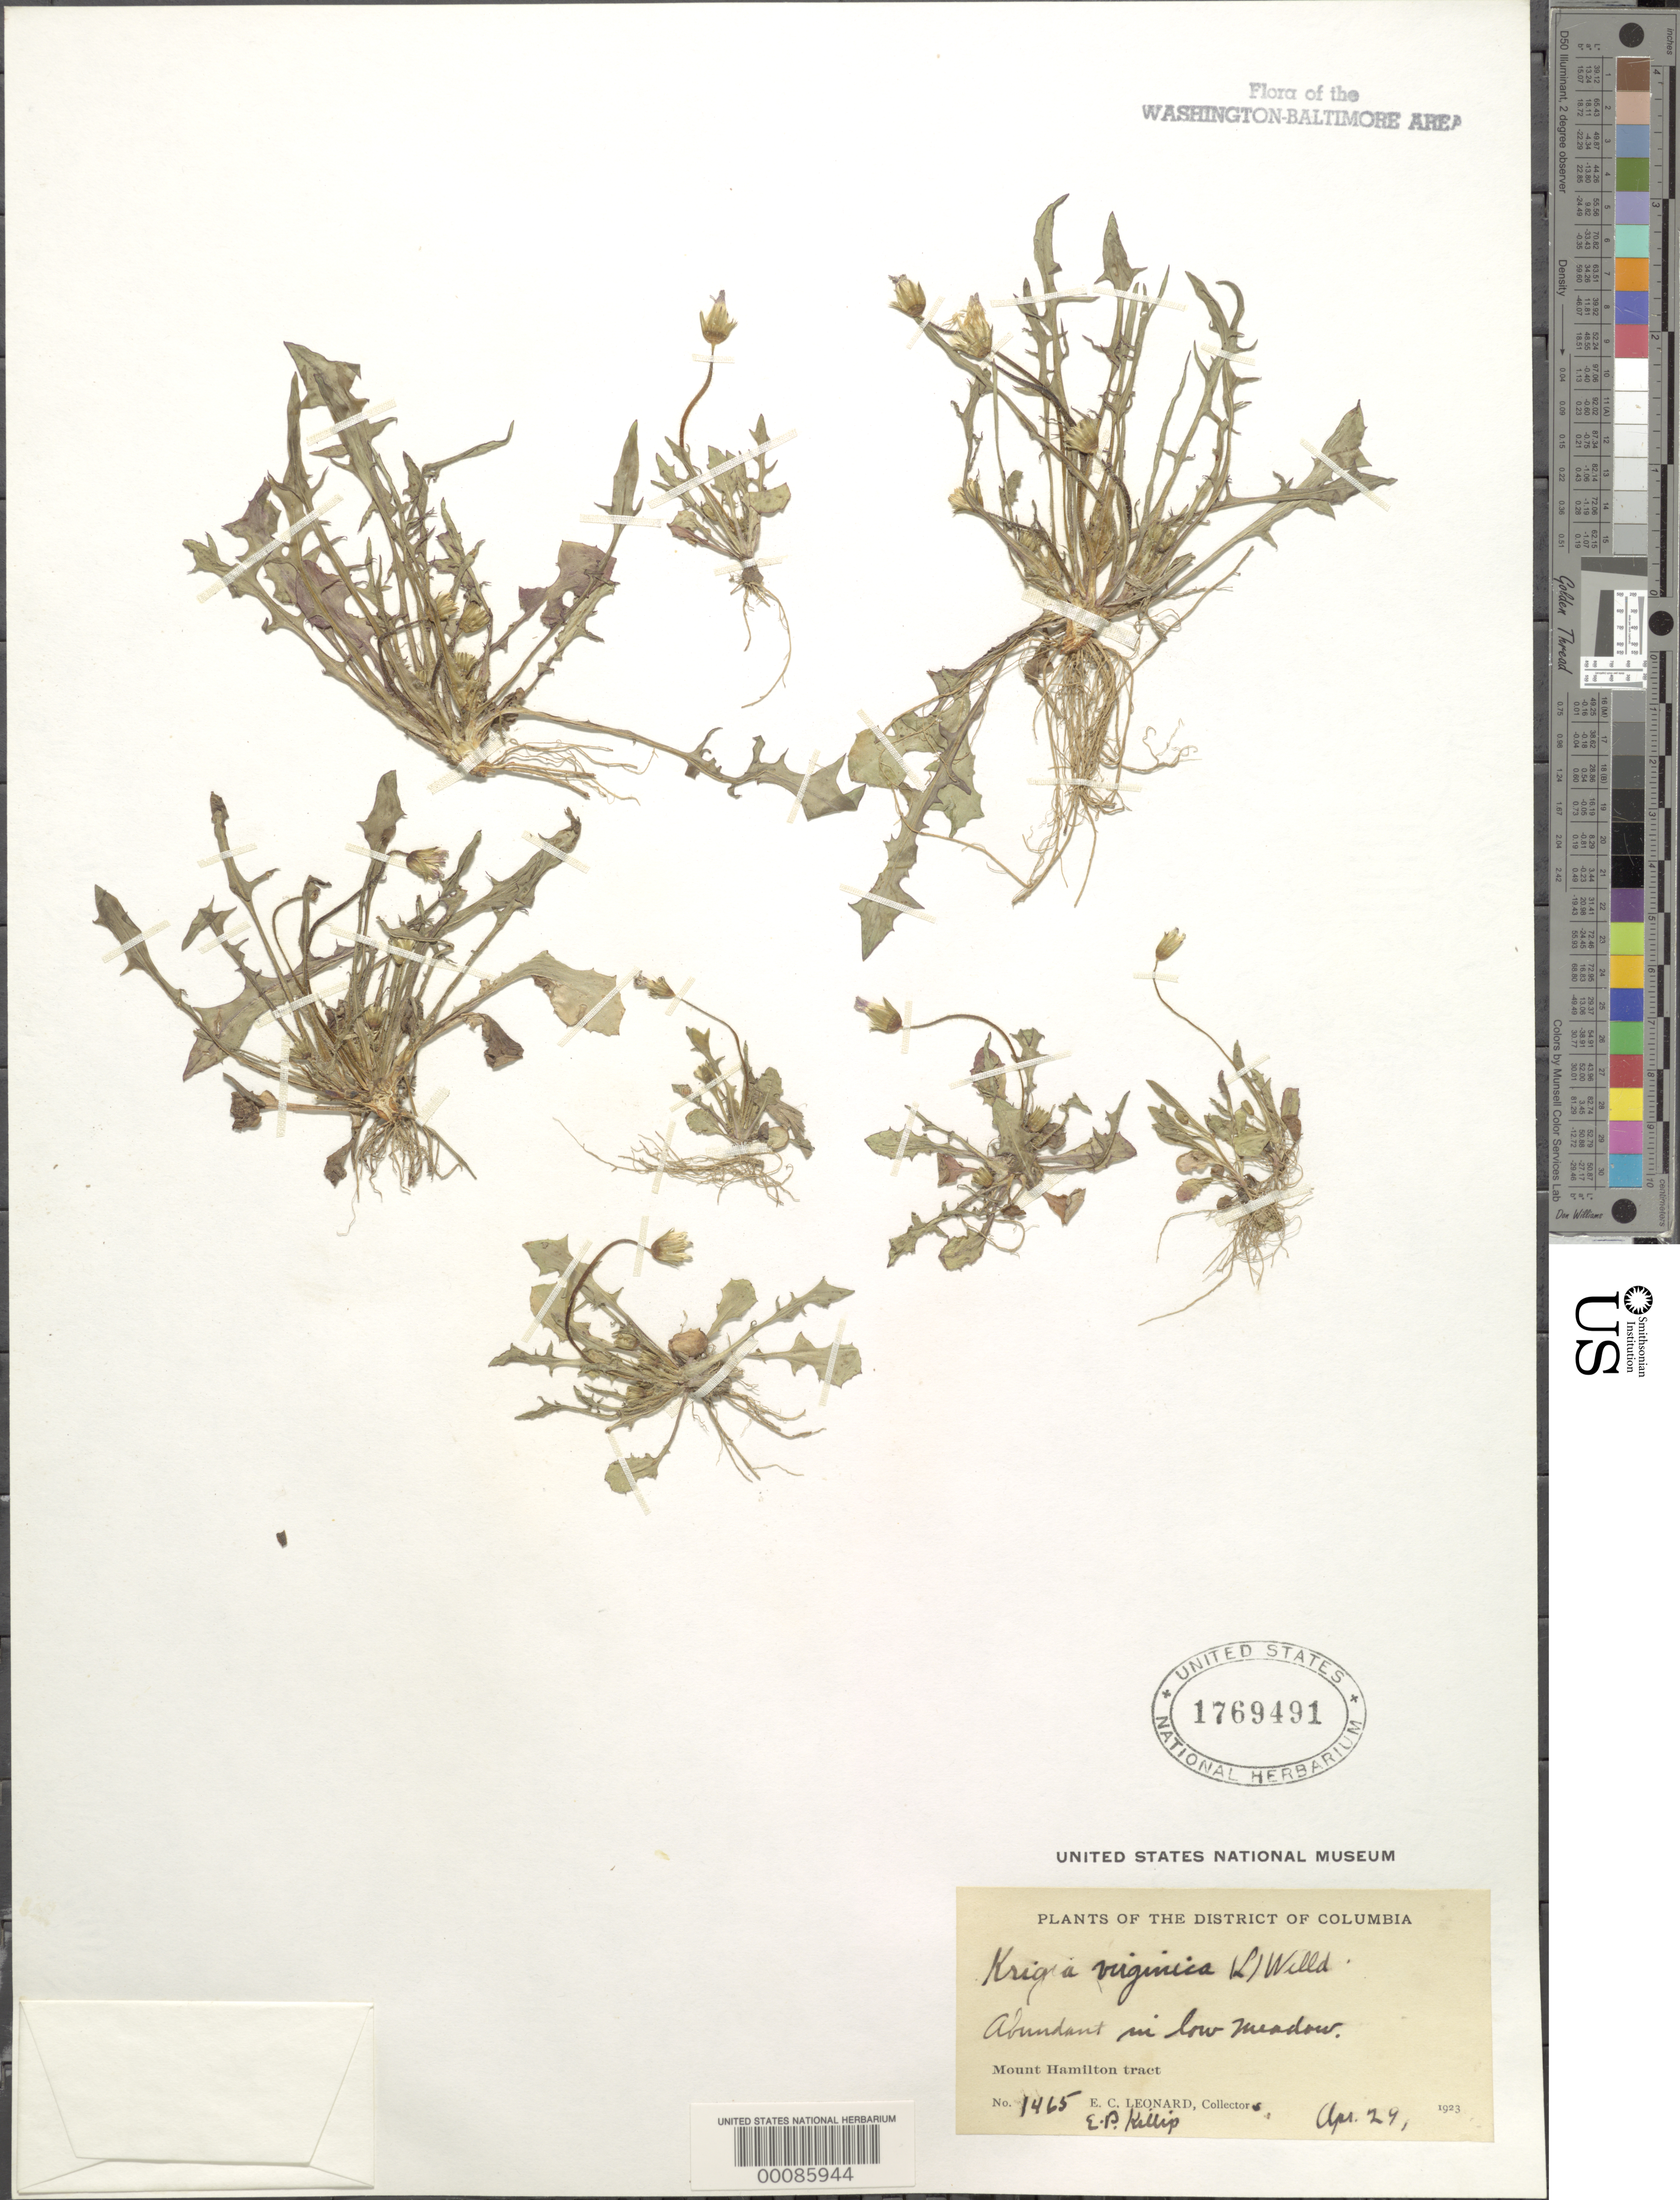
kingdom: Plantae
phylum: Tracheophyta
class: Magnoliopsida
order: Asterales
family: Asteraceae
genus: Krigia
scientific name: Krigia virginica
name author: (L.) Willd.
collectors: E. C. Leonard & E. P. Killip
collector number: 1465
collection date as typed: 29 Apr 1923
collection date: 1923-04-29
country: United States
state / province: District of Columbia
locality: Mount Hamilton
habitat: Low meadow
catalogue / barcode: US 1769491